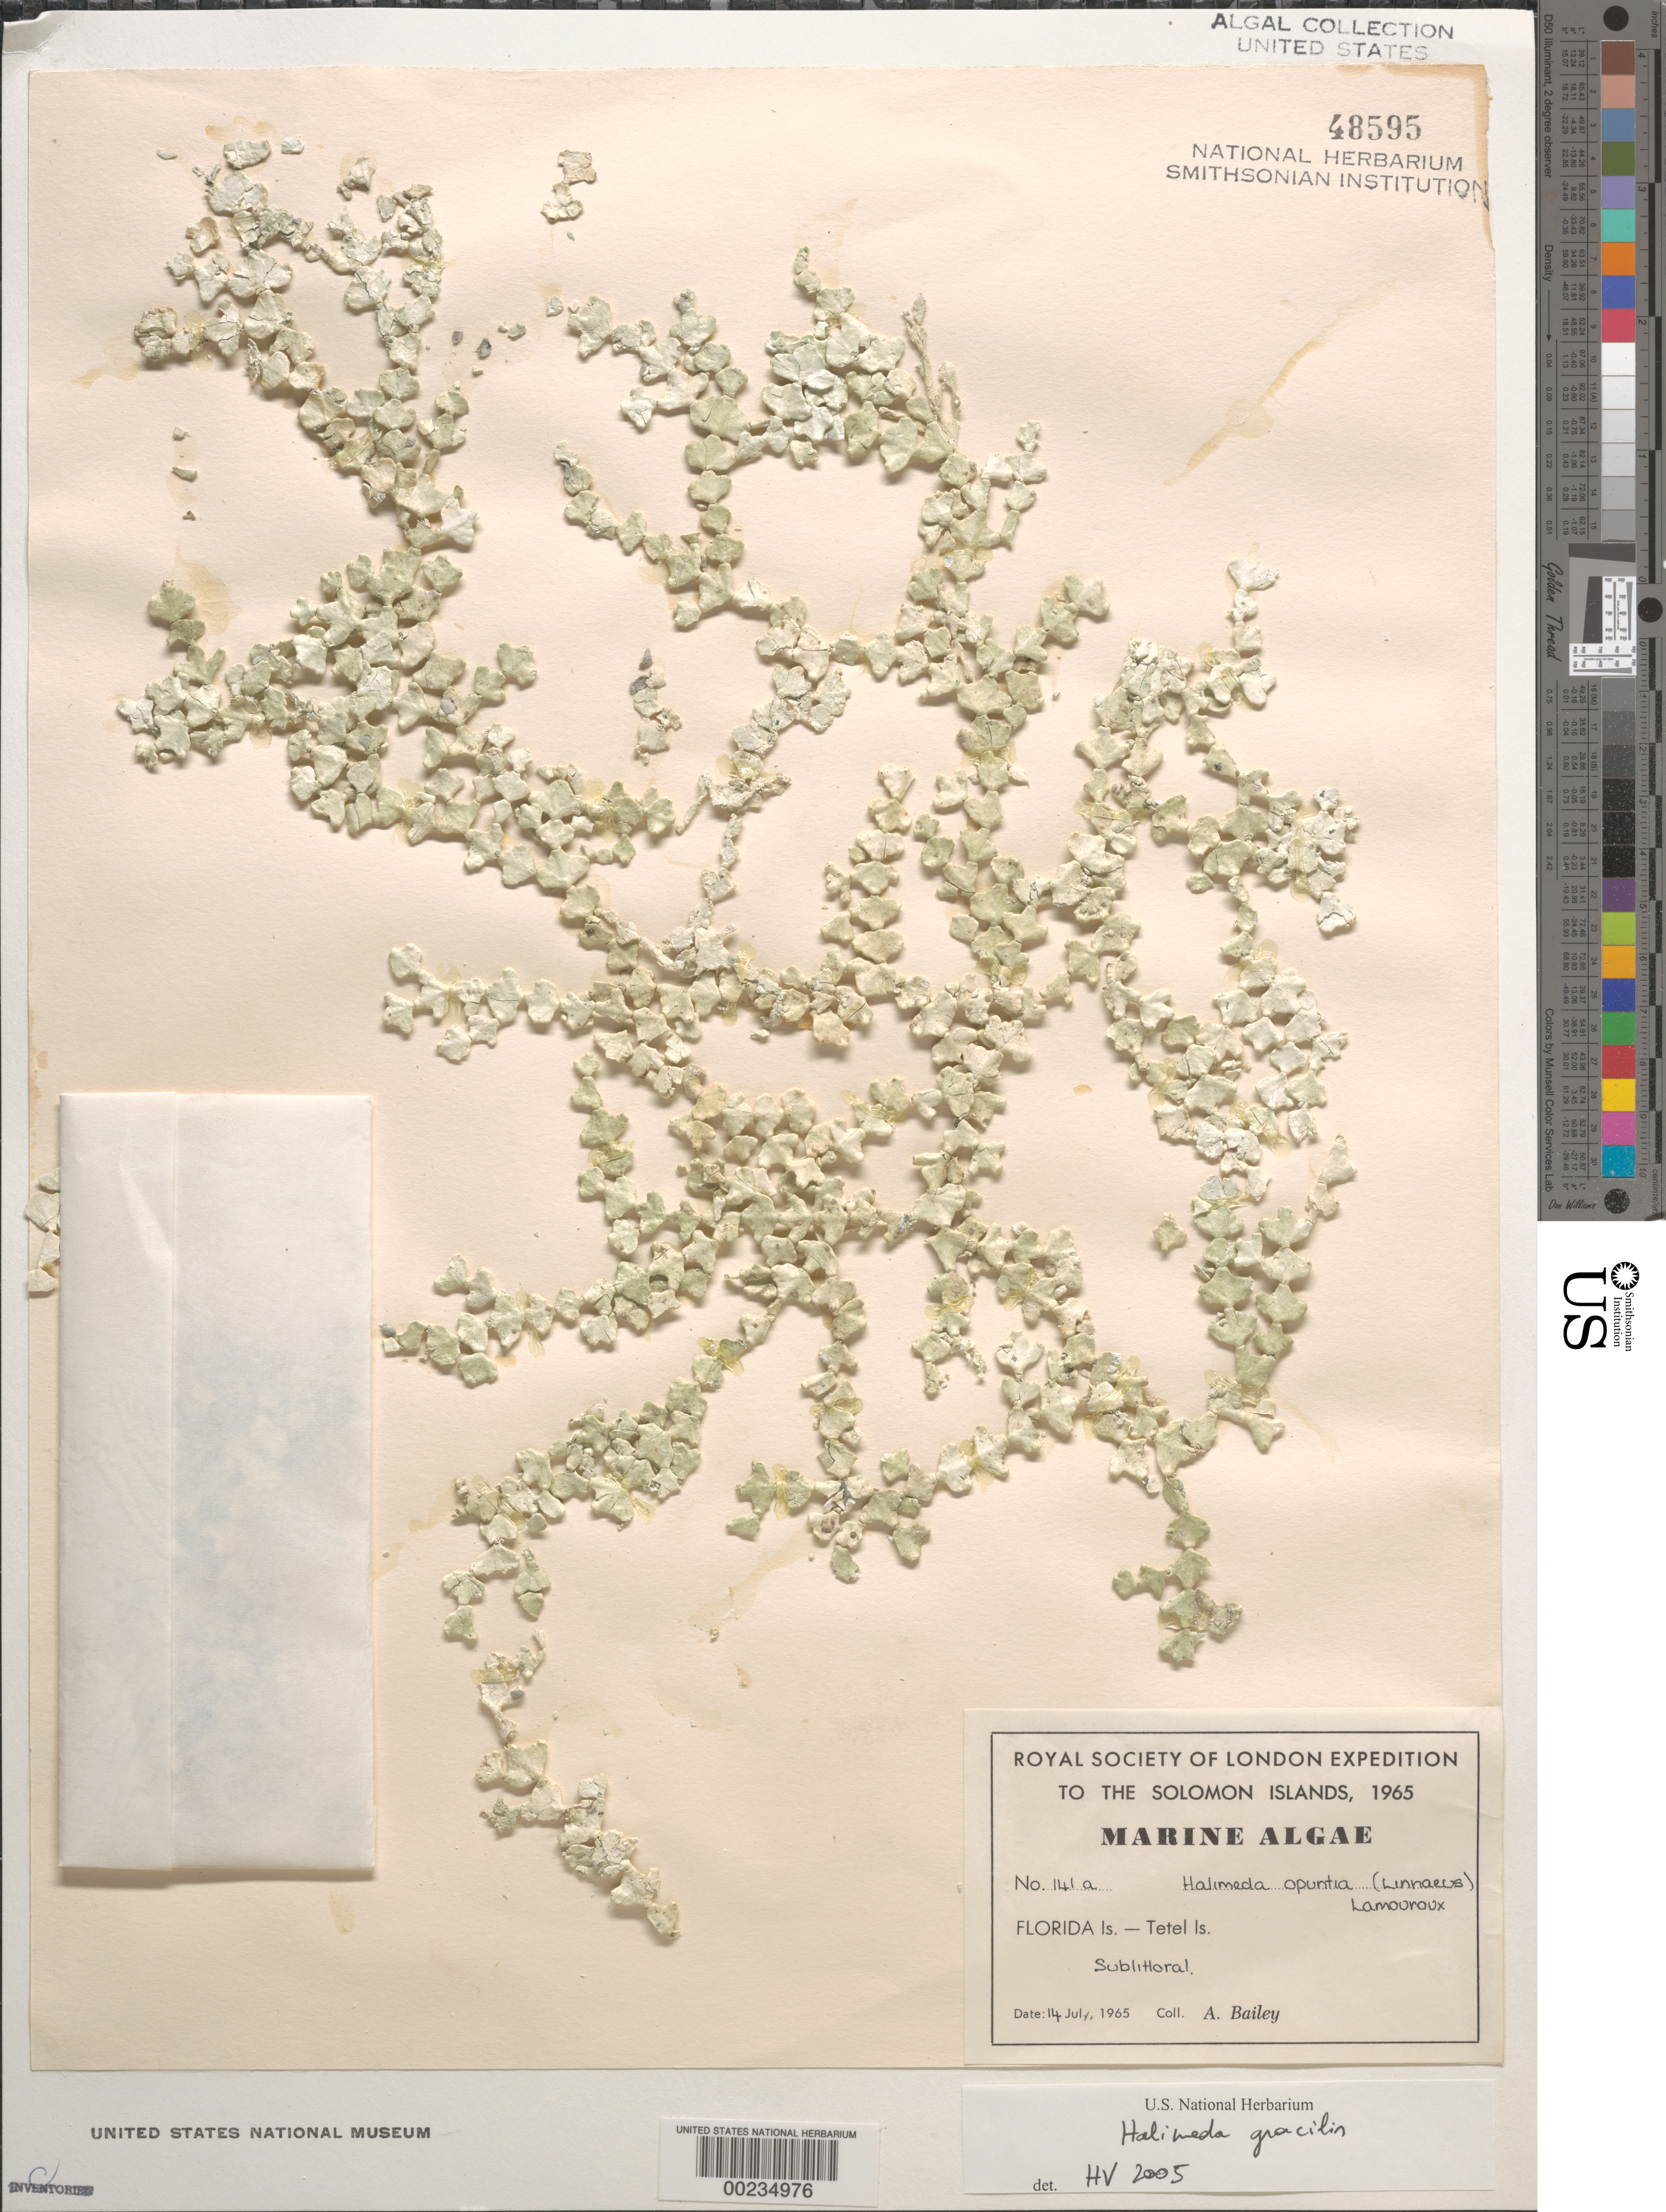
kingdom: Plantae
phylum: Chlorophyta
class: Ulvophyceae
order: Bryopsidales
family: Halimedaceae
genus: Halimeda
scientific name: Halimeda gracilis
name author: Harv. ex J. Agardh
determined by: Verbruggen, H.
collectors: A. Bailey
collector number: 141a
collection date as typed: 14 Jul 1965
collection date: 1965-07-14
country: Solomon Islands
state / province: Central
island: Tete [Tetel]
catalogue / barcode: US 48595